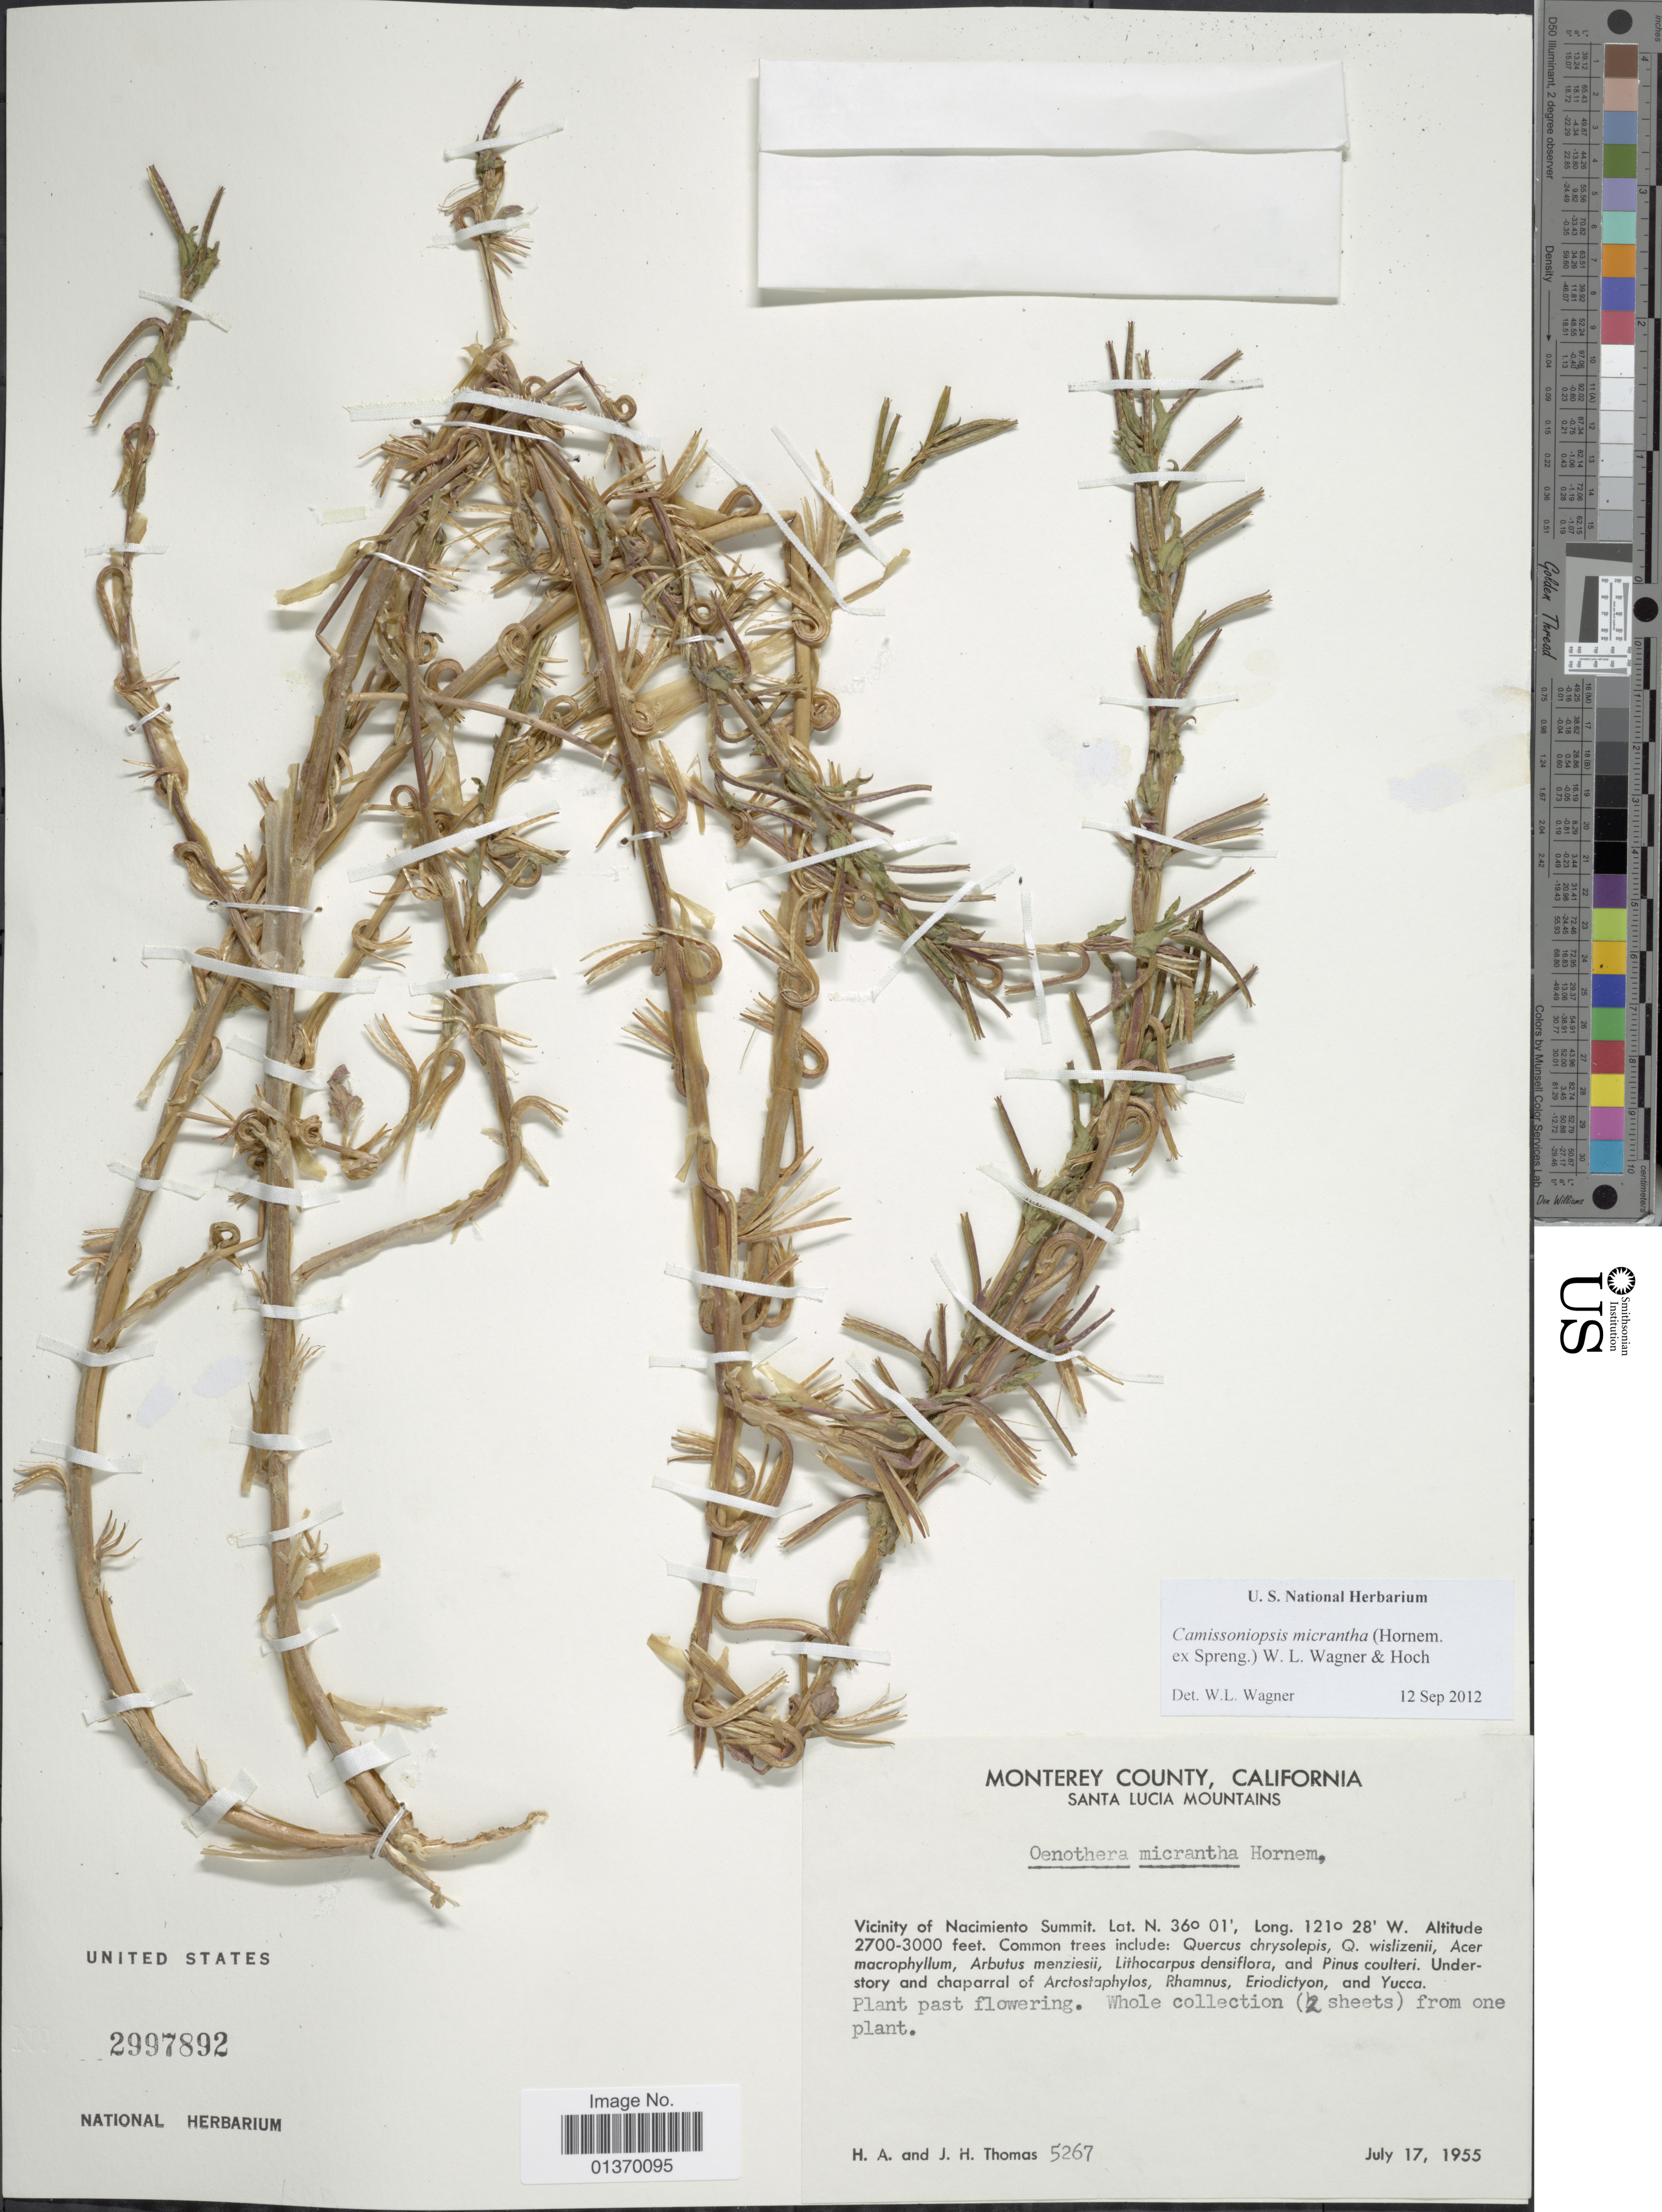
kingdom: Plantae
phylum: Tracheophyta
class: Magnoliopsida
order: Myrtales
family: Onagraceae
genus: Camissoniopsis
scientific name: Camissoniopsis micrantha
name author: (Hornem. ex Spreng.) W.L. Wagner & Hoch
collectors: H. Thomas & J. H. Thomas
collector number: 5267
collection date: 1955-07-17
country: United States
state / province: California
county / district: Monterey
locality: Monterey County, Santa Lucia Mountains, Vicinity of Nacimiento Summit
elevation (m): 823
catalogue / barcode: US 2997892